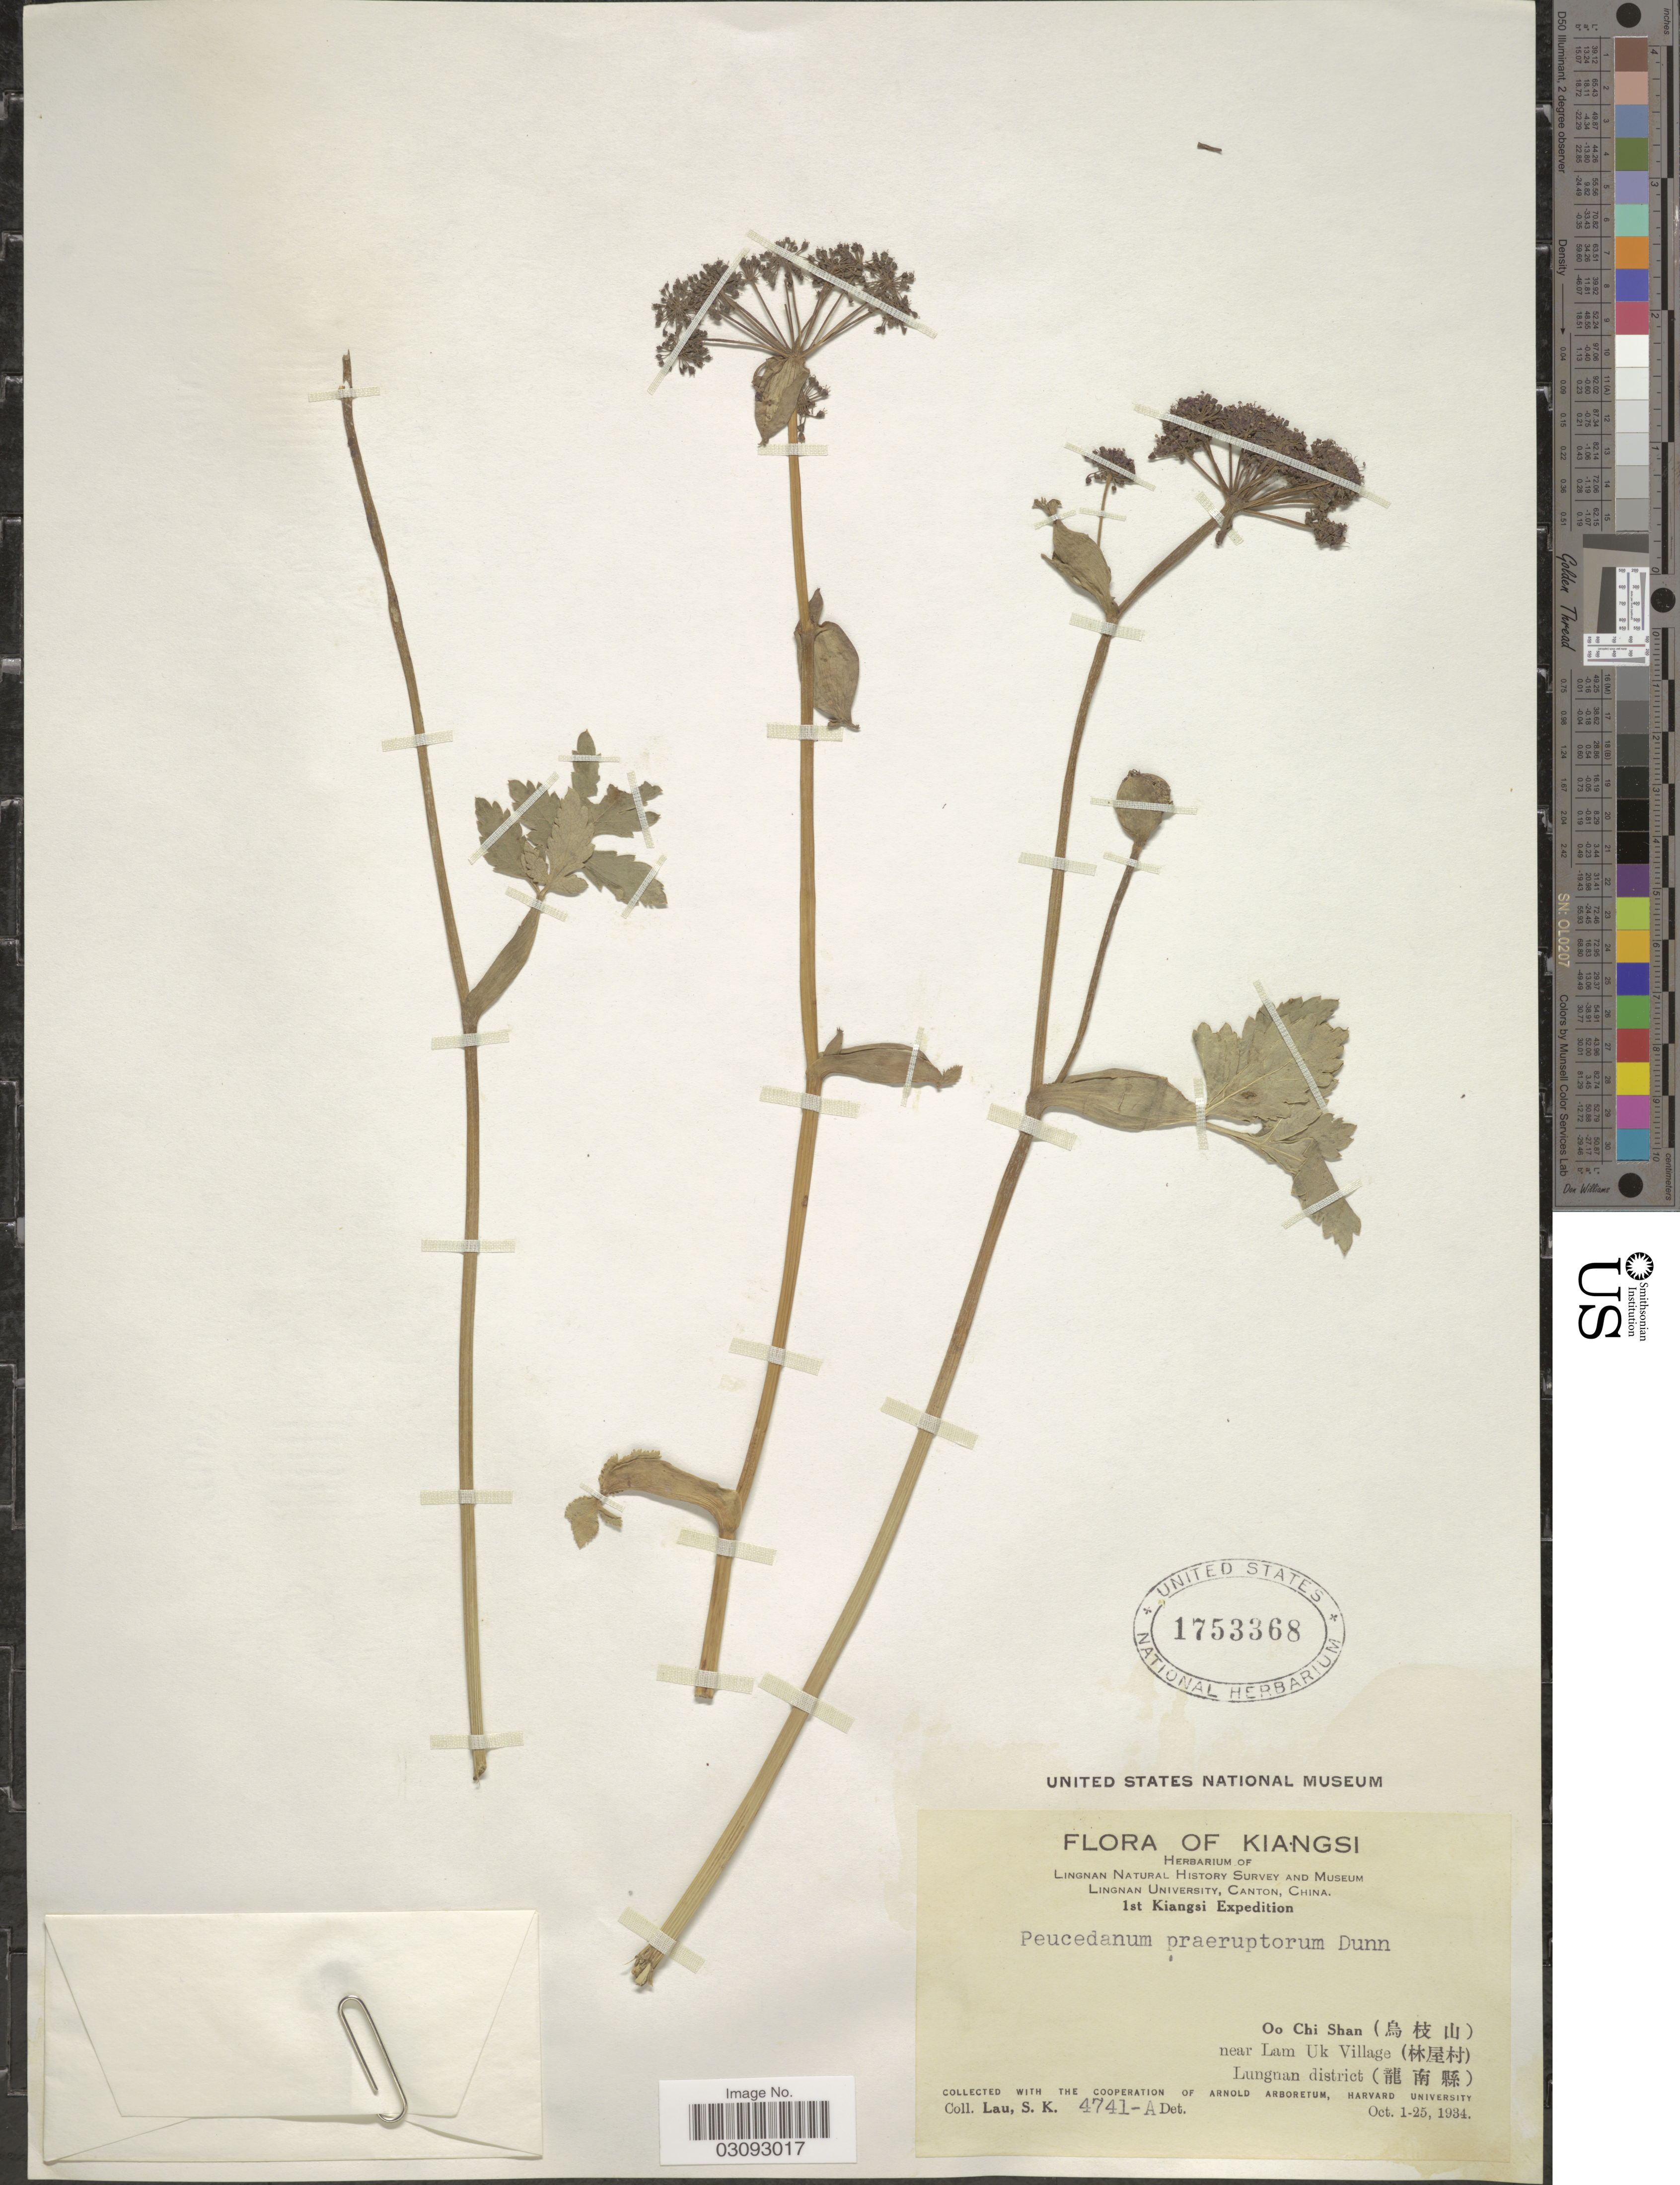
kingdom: Plantae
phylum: Tracheophyta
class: Magnoliopsida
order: Apiales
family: Apiaceae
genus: Peucedanum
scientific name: Peucedanum praeruptorum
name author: Dunn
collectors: S. K. Lau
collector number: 4741-A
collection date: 1934-10-01/1934-10-25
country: China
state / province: Jiangxi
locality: Kiangsi, Oo Chi Shan, near Lam Uk Village, Lungnan district.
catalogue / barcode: US 1753368